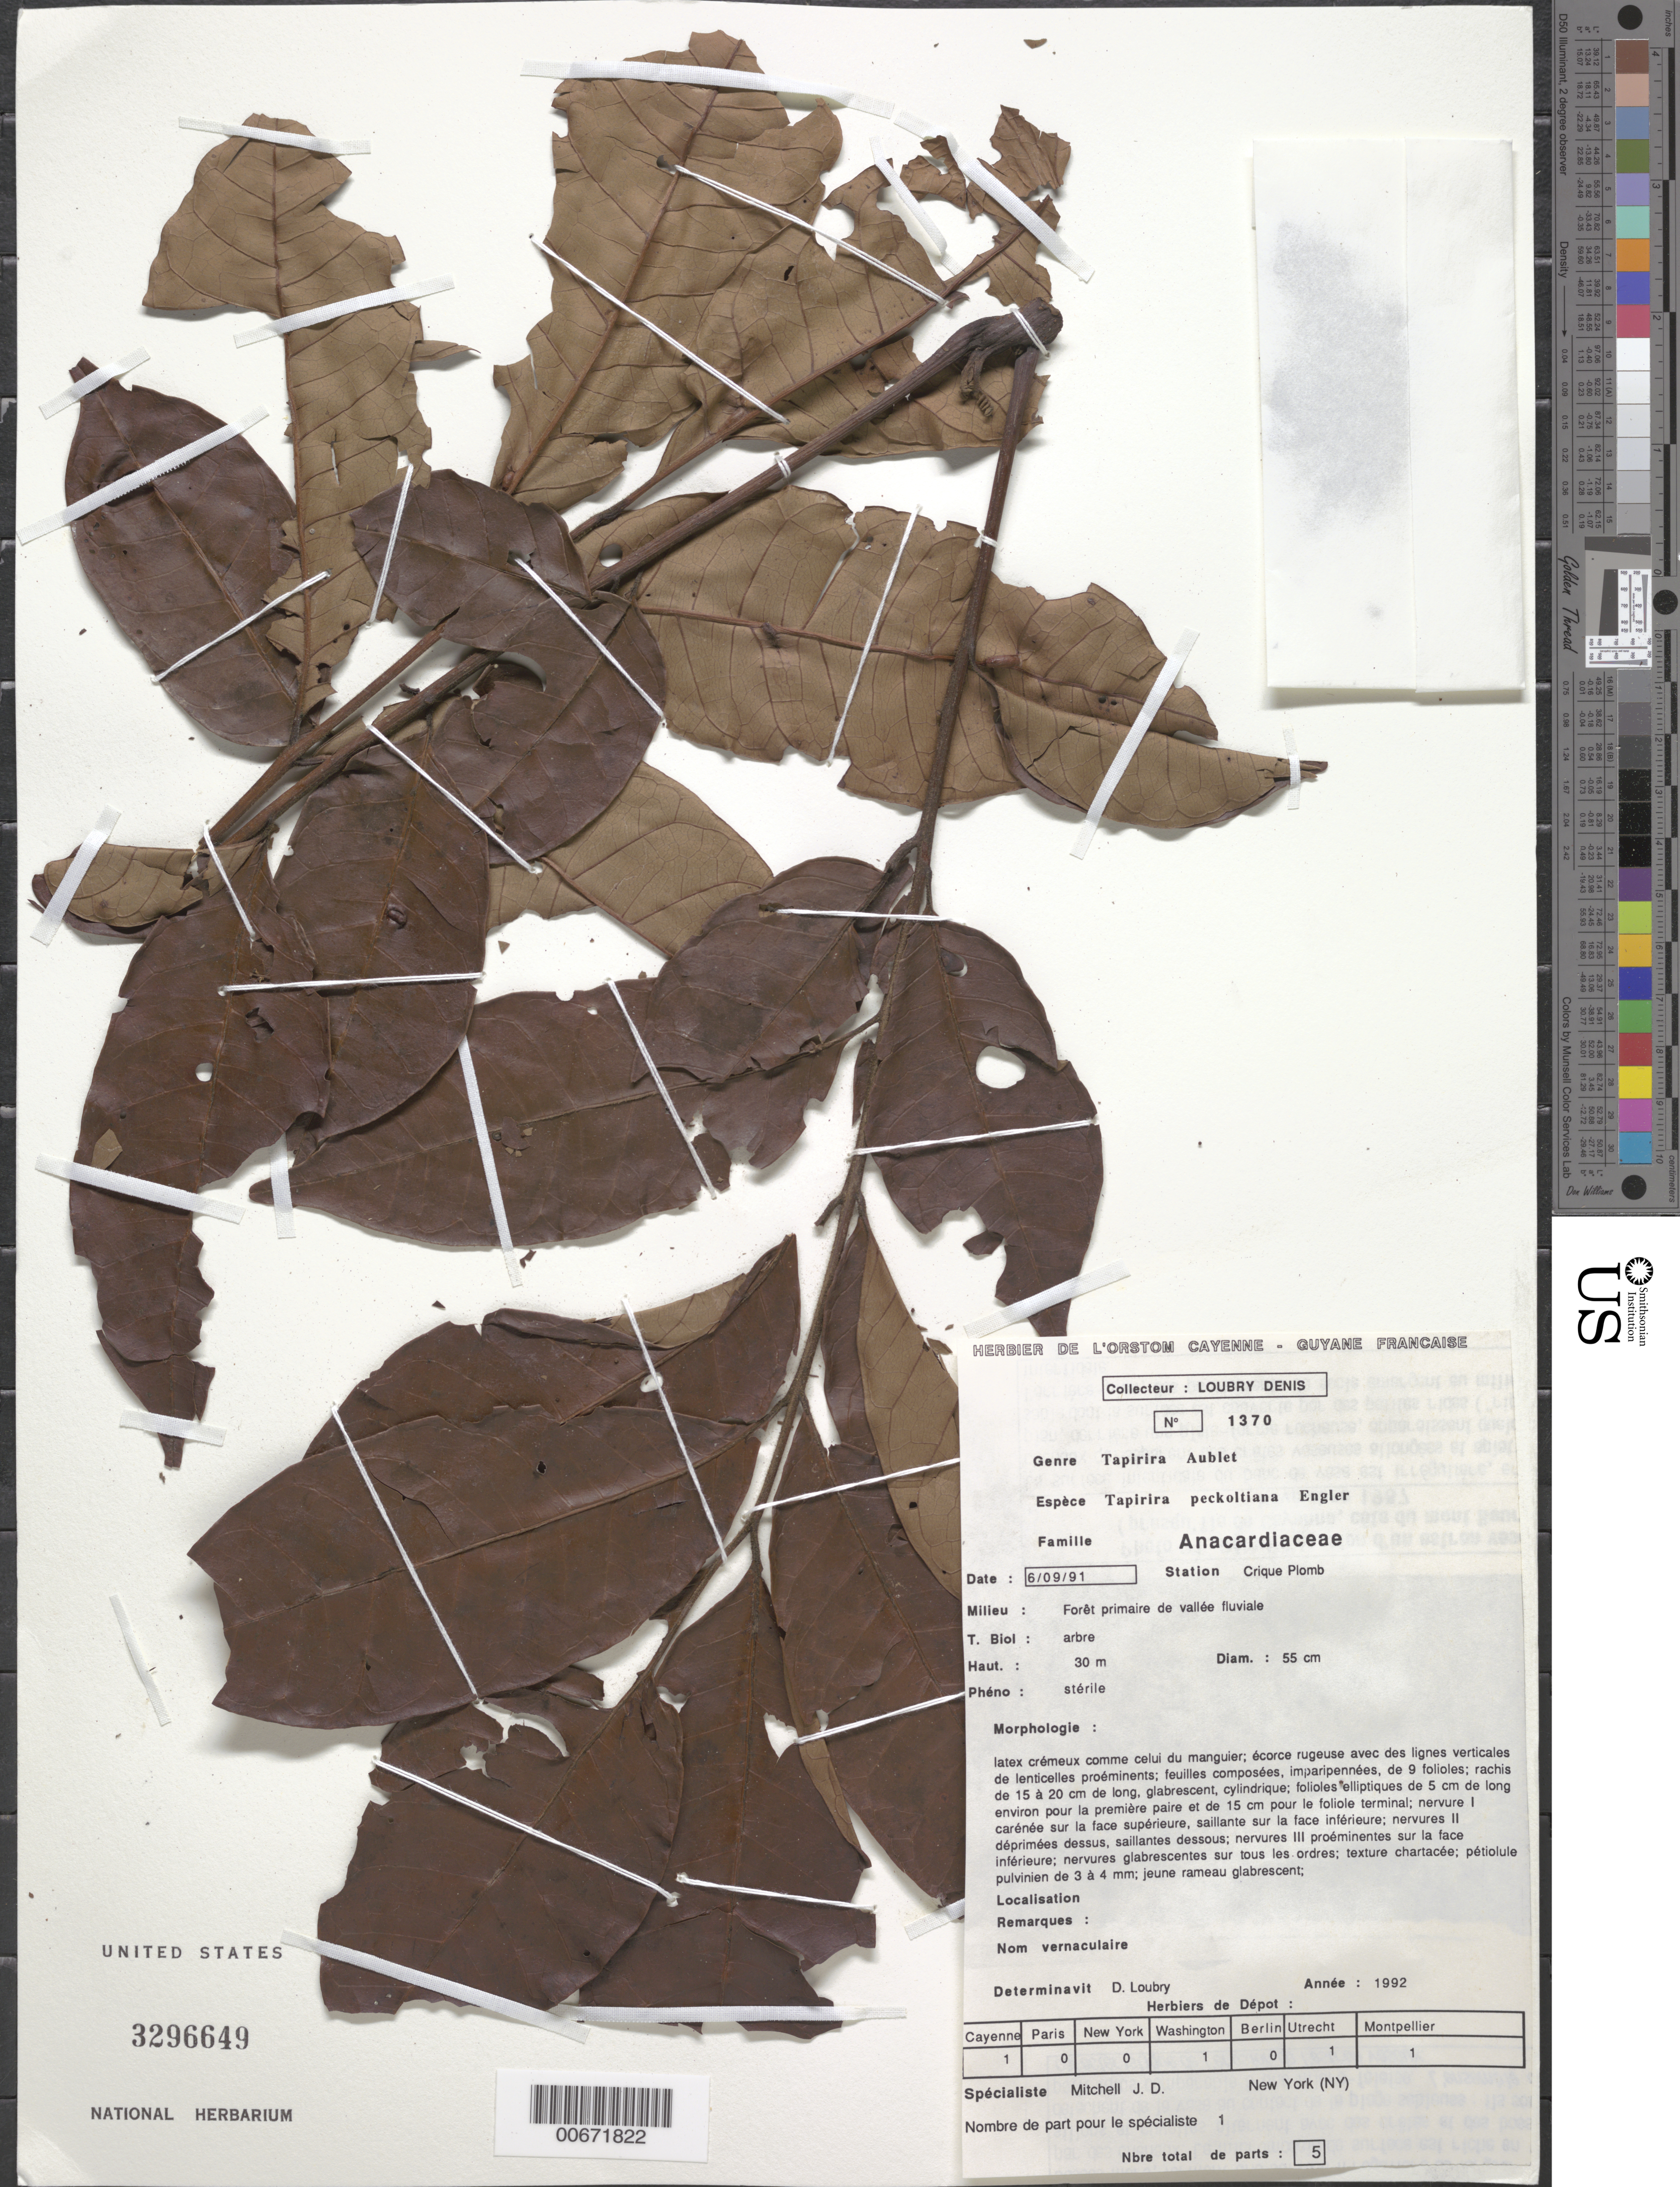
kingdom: Plantae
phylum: Tracheophyta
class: Magnoliopsida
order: Sapindales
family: Anacardiaceae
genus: Tapirira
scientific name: Tapirira guianensis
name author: Aubl.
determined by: Mitchell, John D.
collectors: D. Loubry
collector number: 1370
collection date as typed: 6-Sep-91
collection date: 1991-09-06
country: French Guiana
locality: Crique Plomb, Bassin du Sinnamary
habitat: Forêt primaire de vallée fluviale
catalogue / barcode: US 3296649